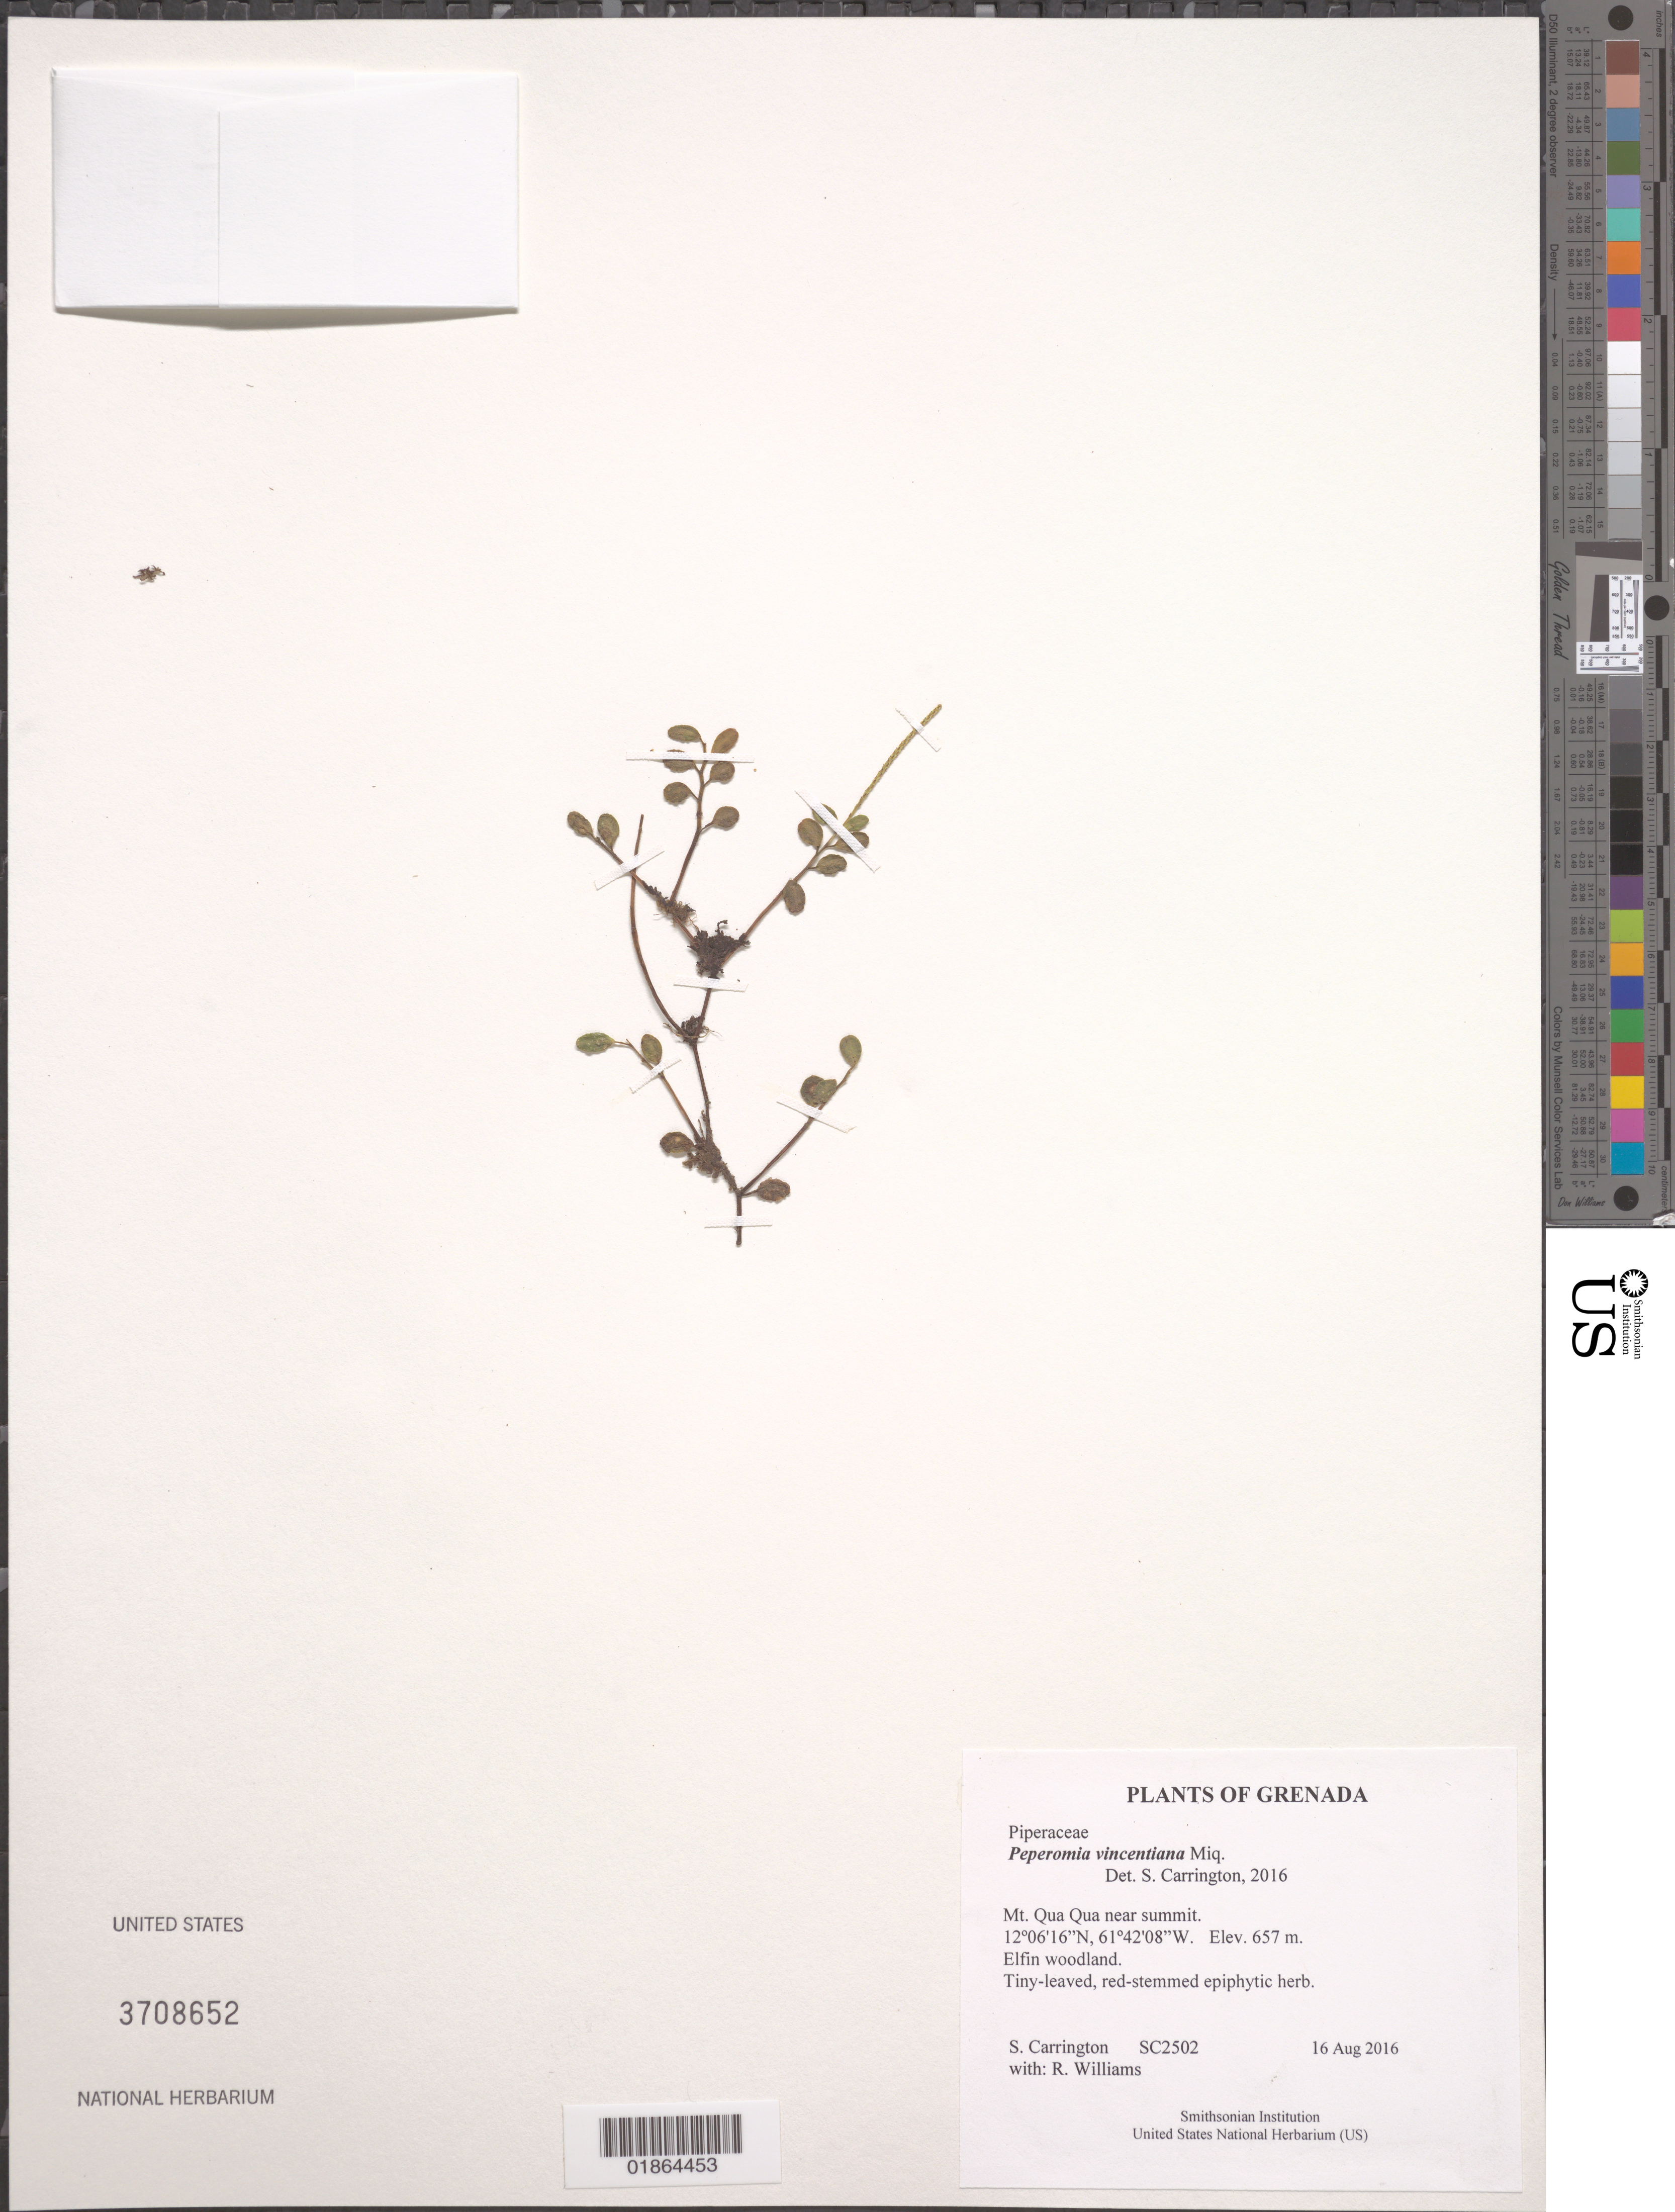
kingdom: Plantae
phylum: Tracheophyta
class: Magnoliopsida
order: Piperales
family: Piperaceae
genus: Peperomia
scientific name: Peperomia vincentiana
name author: Miq.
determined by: Carrington, C. M. S.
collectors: C. M. S. Carrington & R. Williams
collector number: SC2502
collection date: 2016-08-16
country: Grenada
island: Grenada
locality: Mt Qua Qua near summit.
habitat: Elfin woodland.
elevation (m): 657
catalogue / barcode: US 3708652